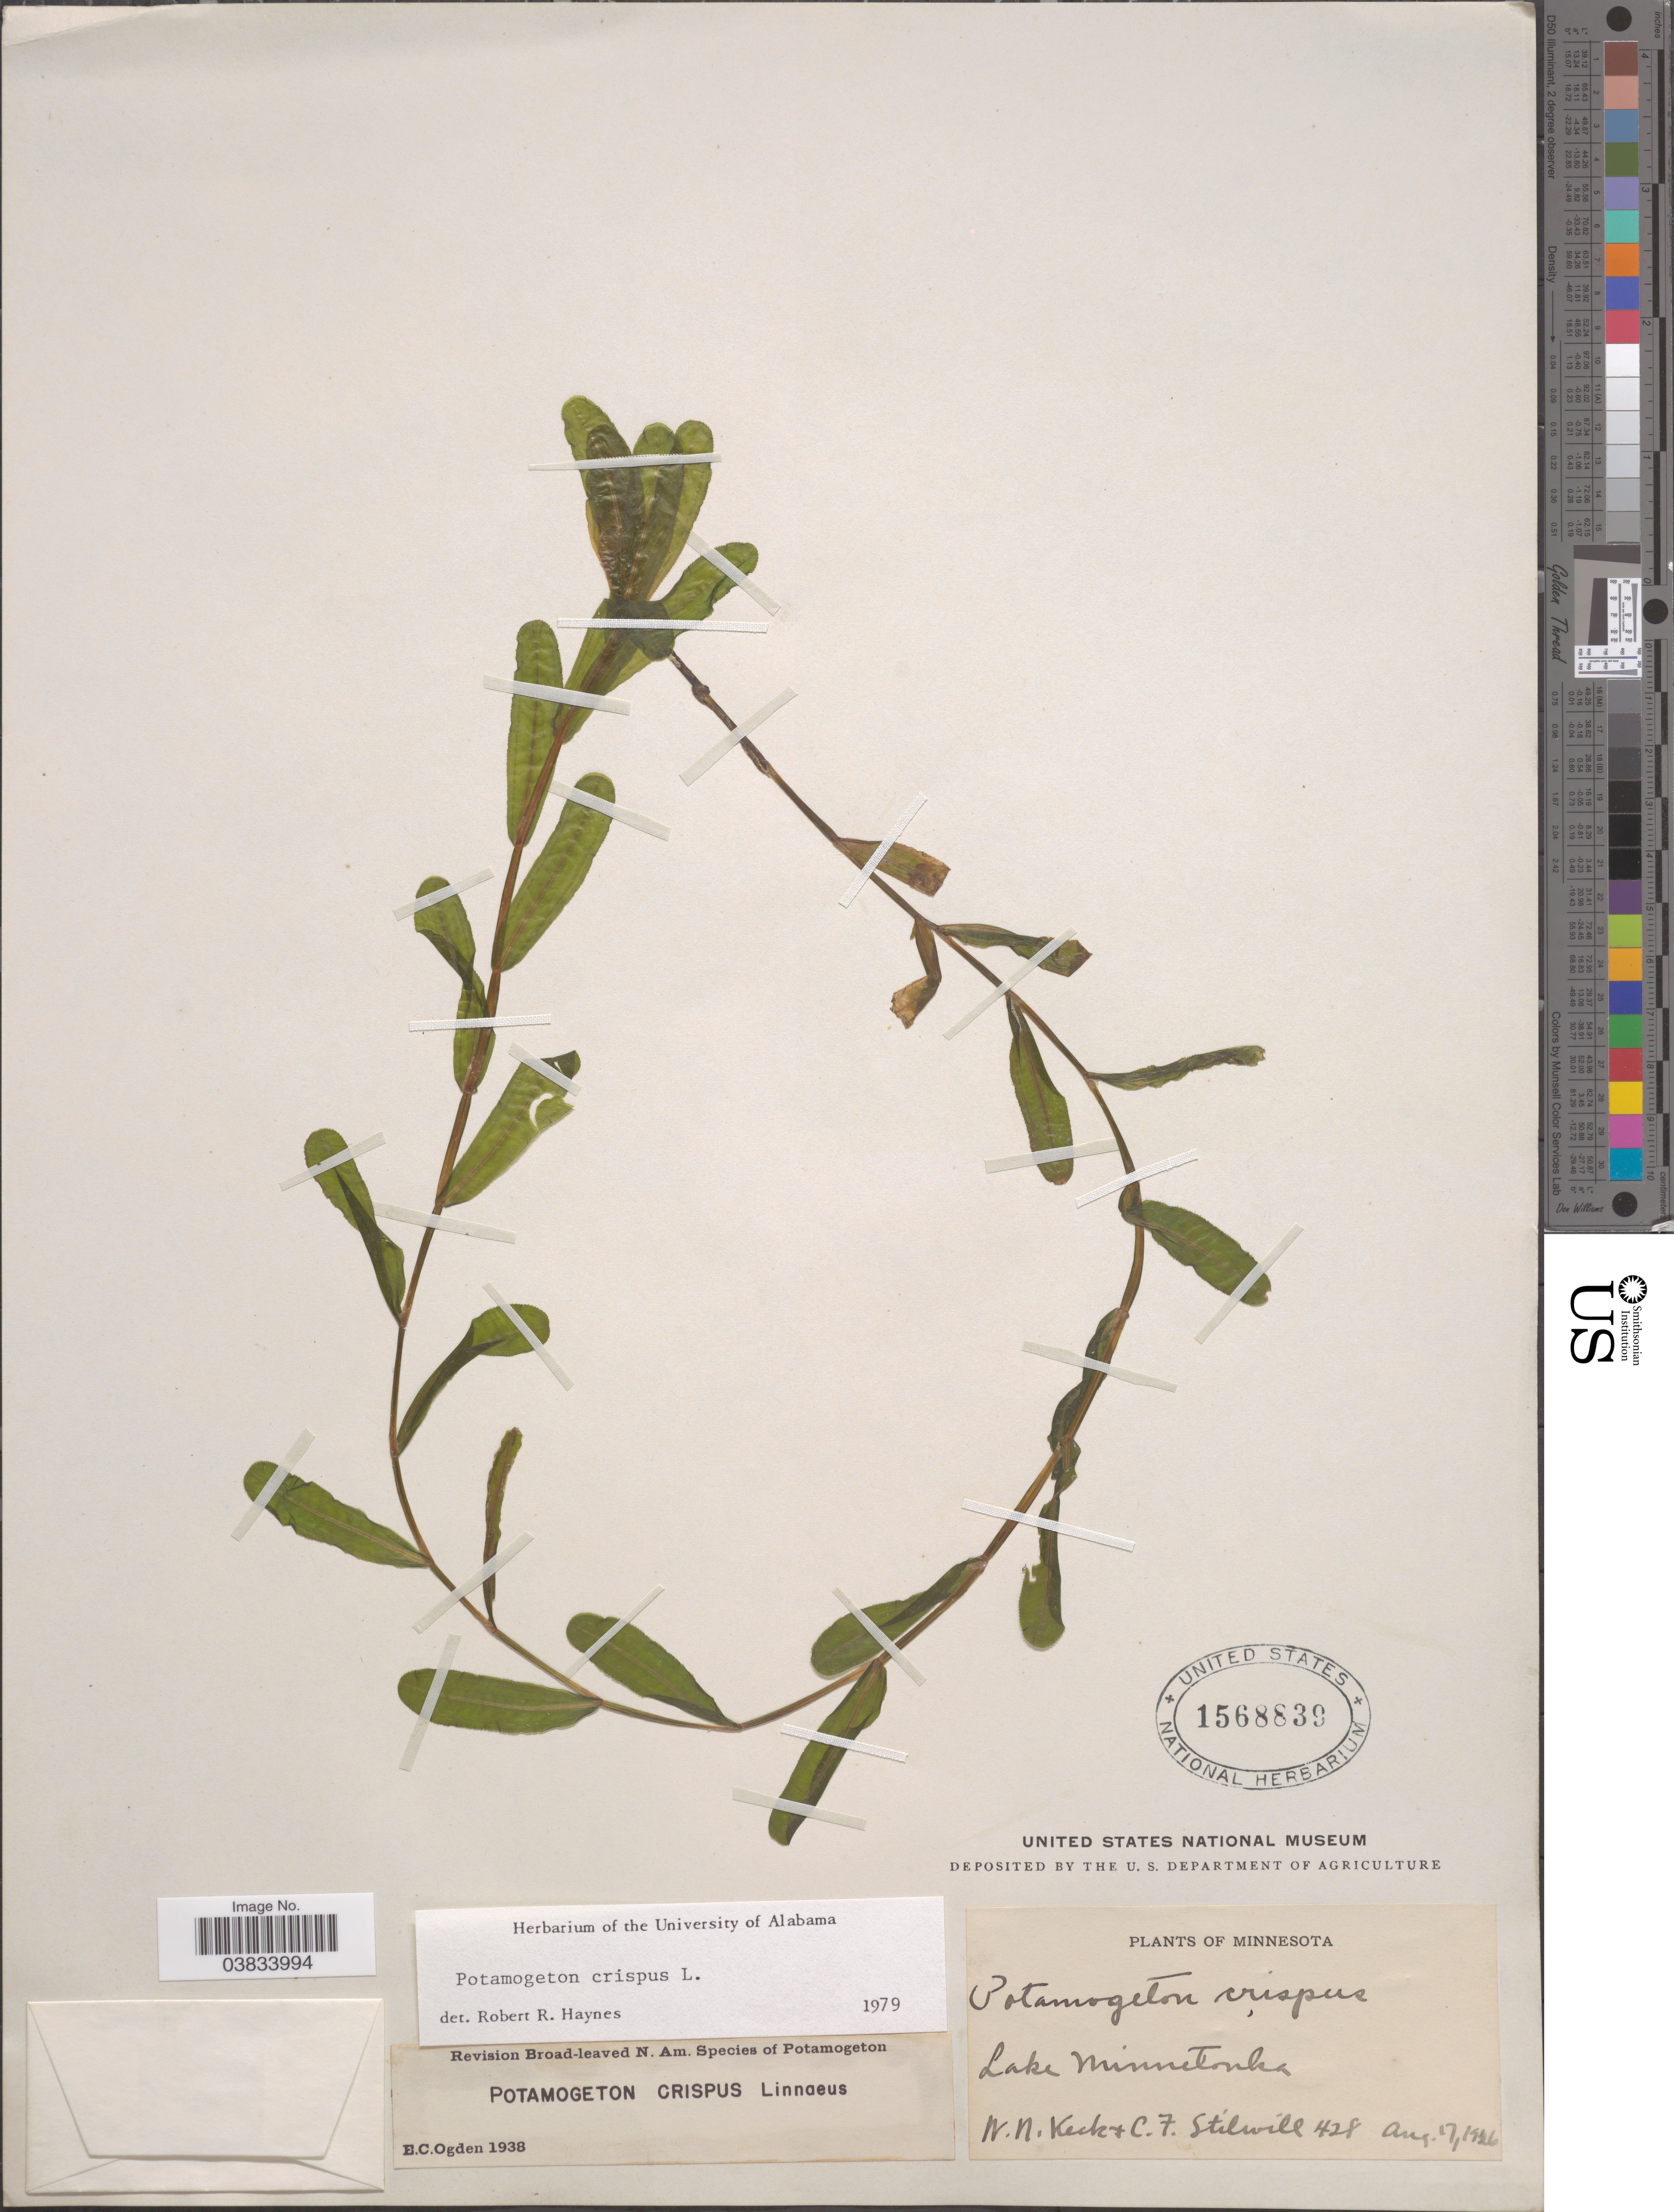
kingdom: Plantae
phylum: Tracheophyta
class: Liliopsida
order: Alismatales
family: Potamogetonaceae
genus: Potamogeton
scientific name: Potamogeton crispus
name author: L.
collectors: W. Keck & C. Stilwill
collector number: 428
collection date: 1926-08-17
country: United States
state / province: Minnesota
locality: Lake Minnetonka.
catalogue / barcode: US 1568839